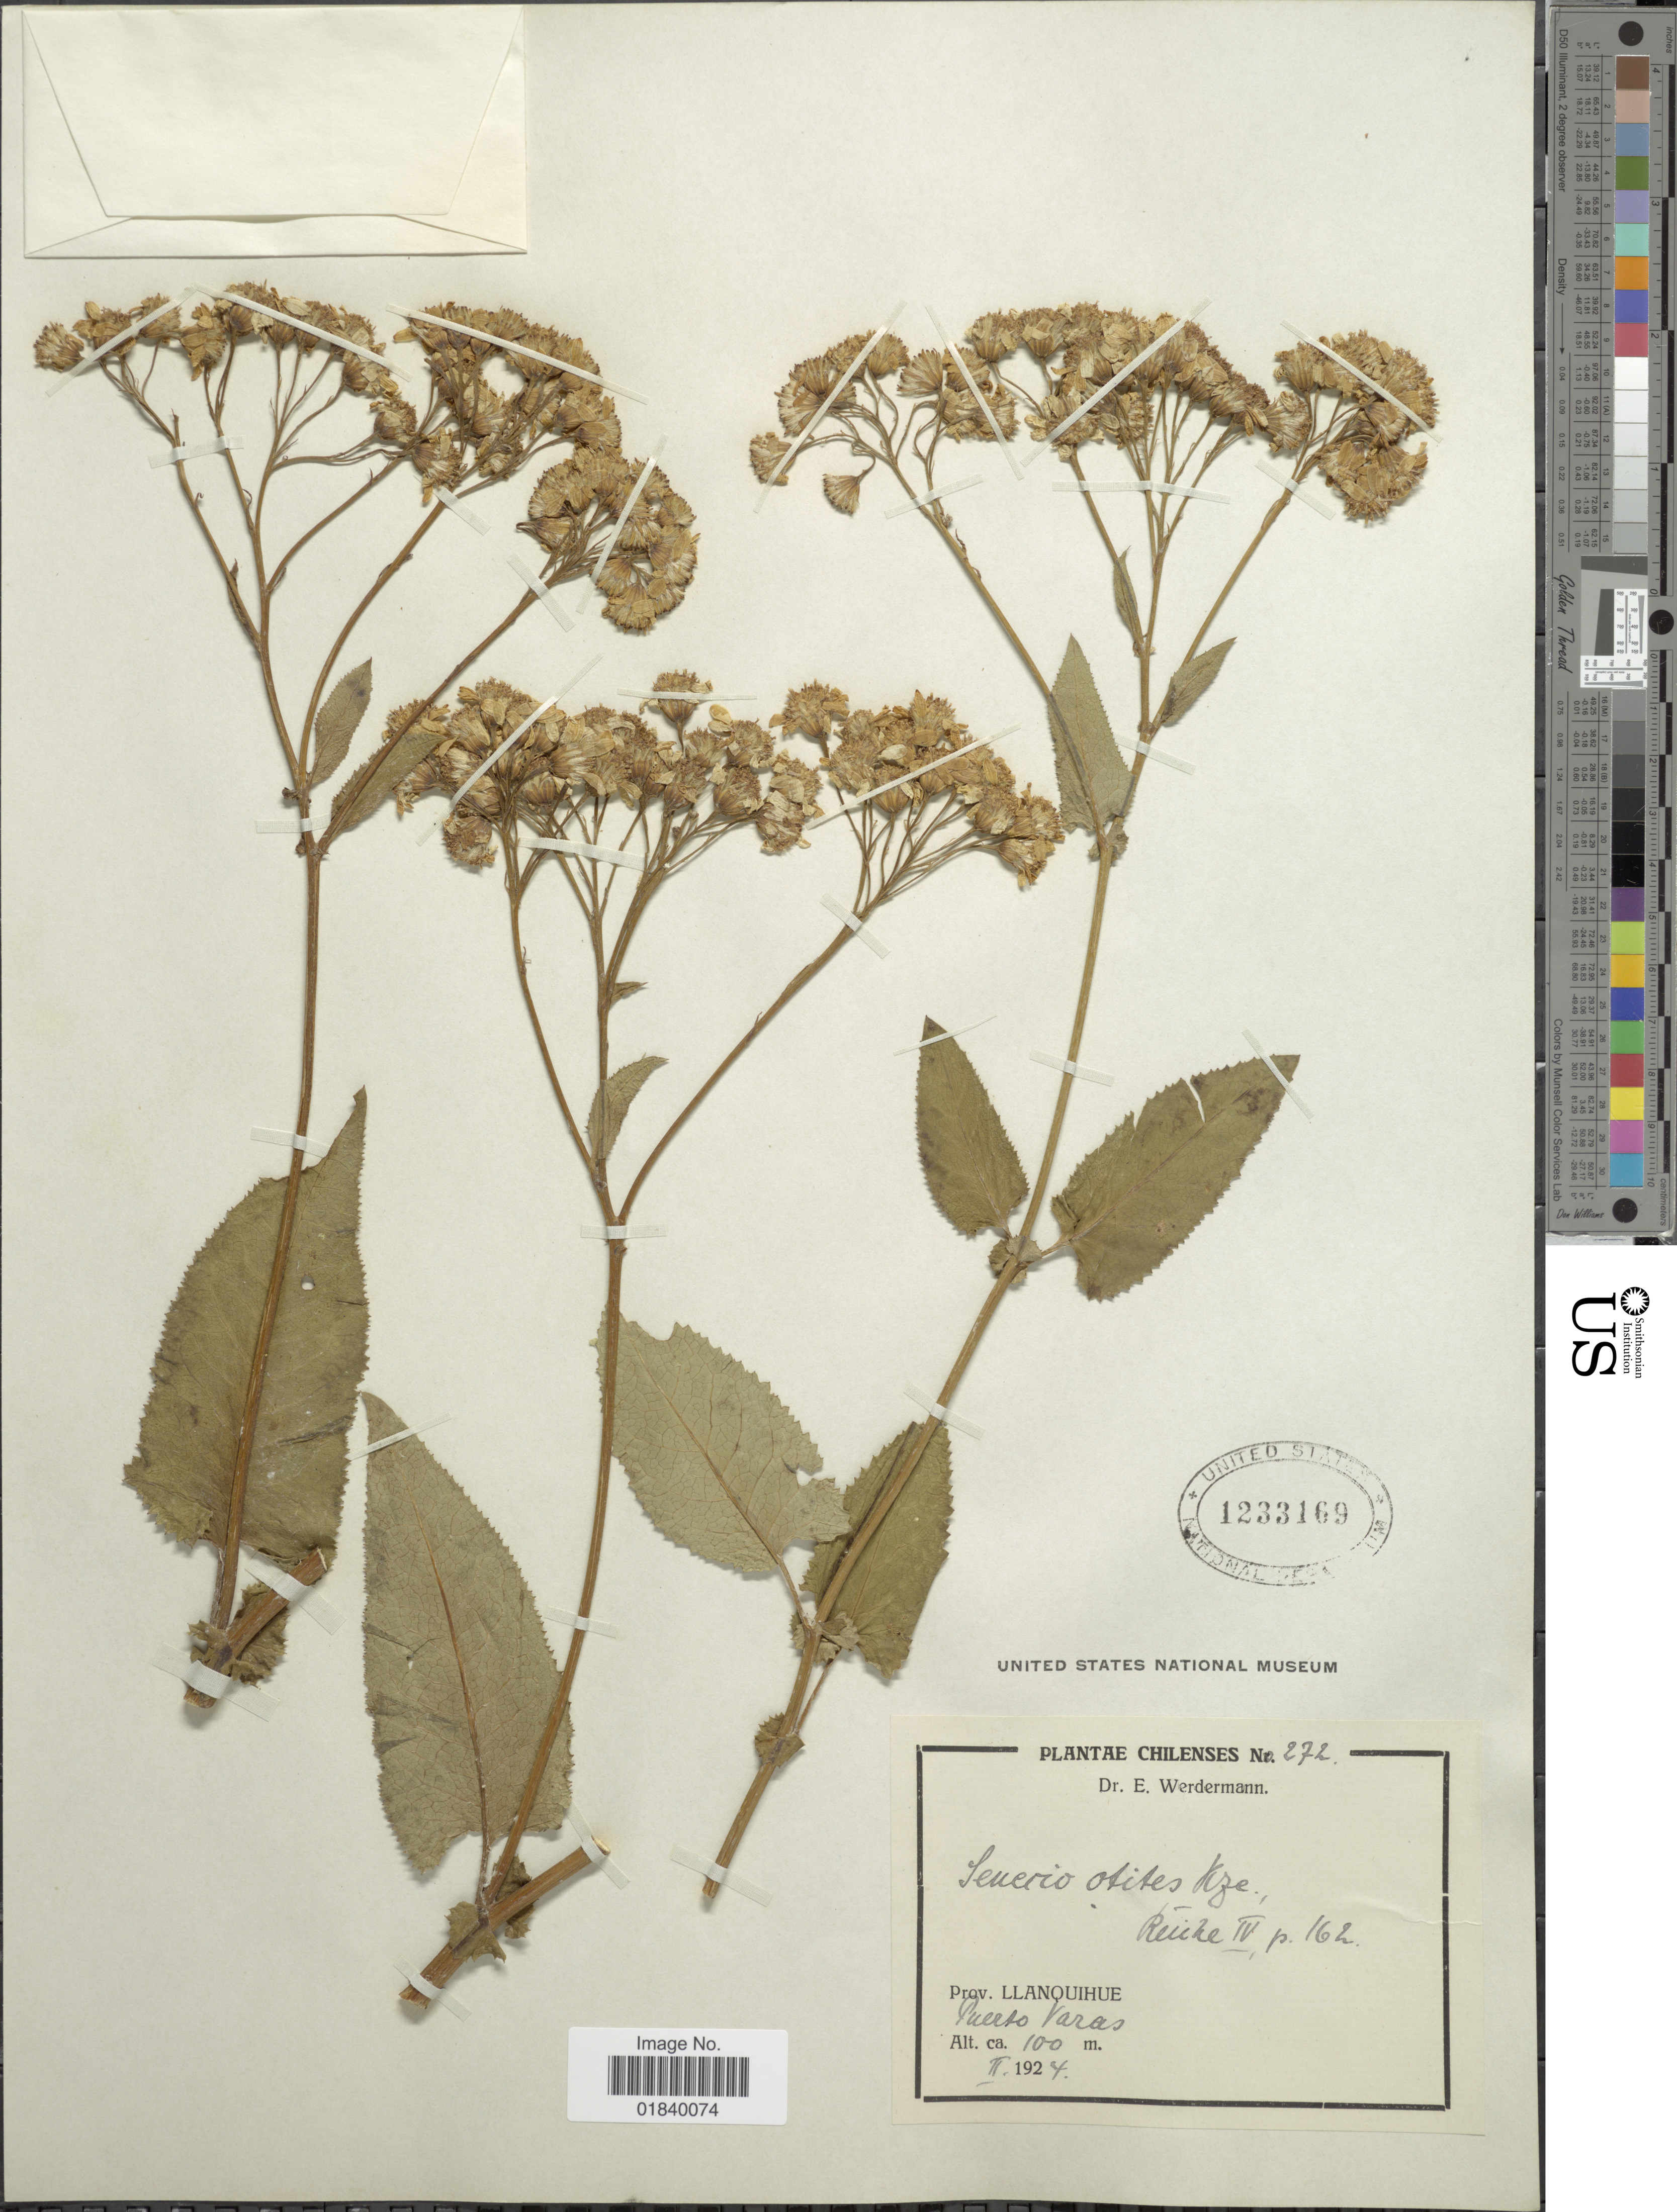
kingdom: Plantae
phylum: Tracheophyta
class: Magnoliopsida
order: Asterales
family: Asteraceae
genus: Senecio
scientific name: Senecio otites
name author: Kunze & DC.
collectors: E. Werdermann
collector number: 272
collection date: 1924-02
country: Chile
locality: Prov. Llanquihue, Puerto Varas.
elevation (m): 100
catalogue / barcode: US 1233169